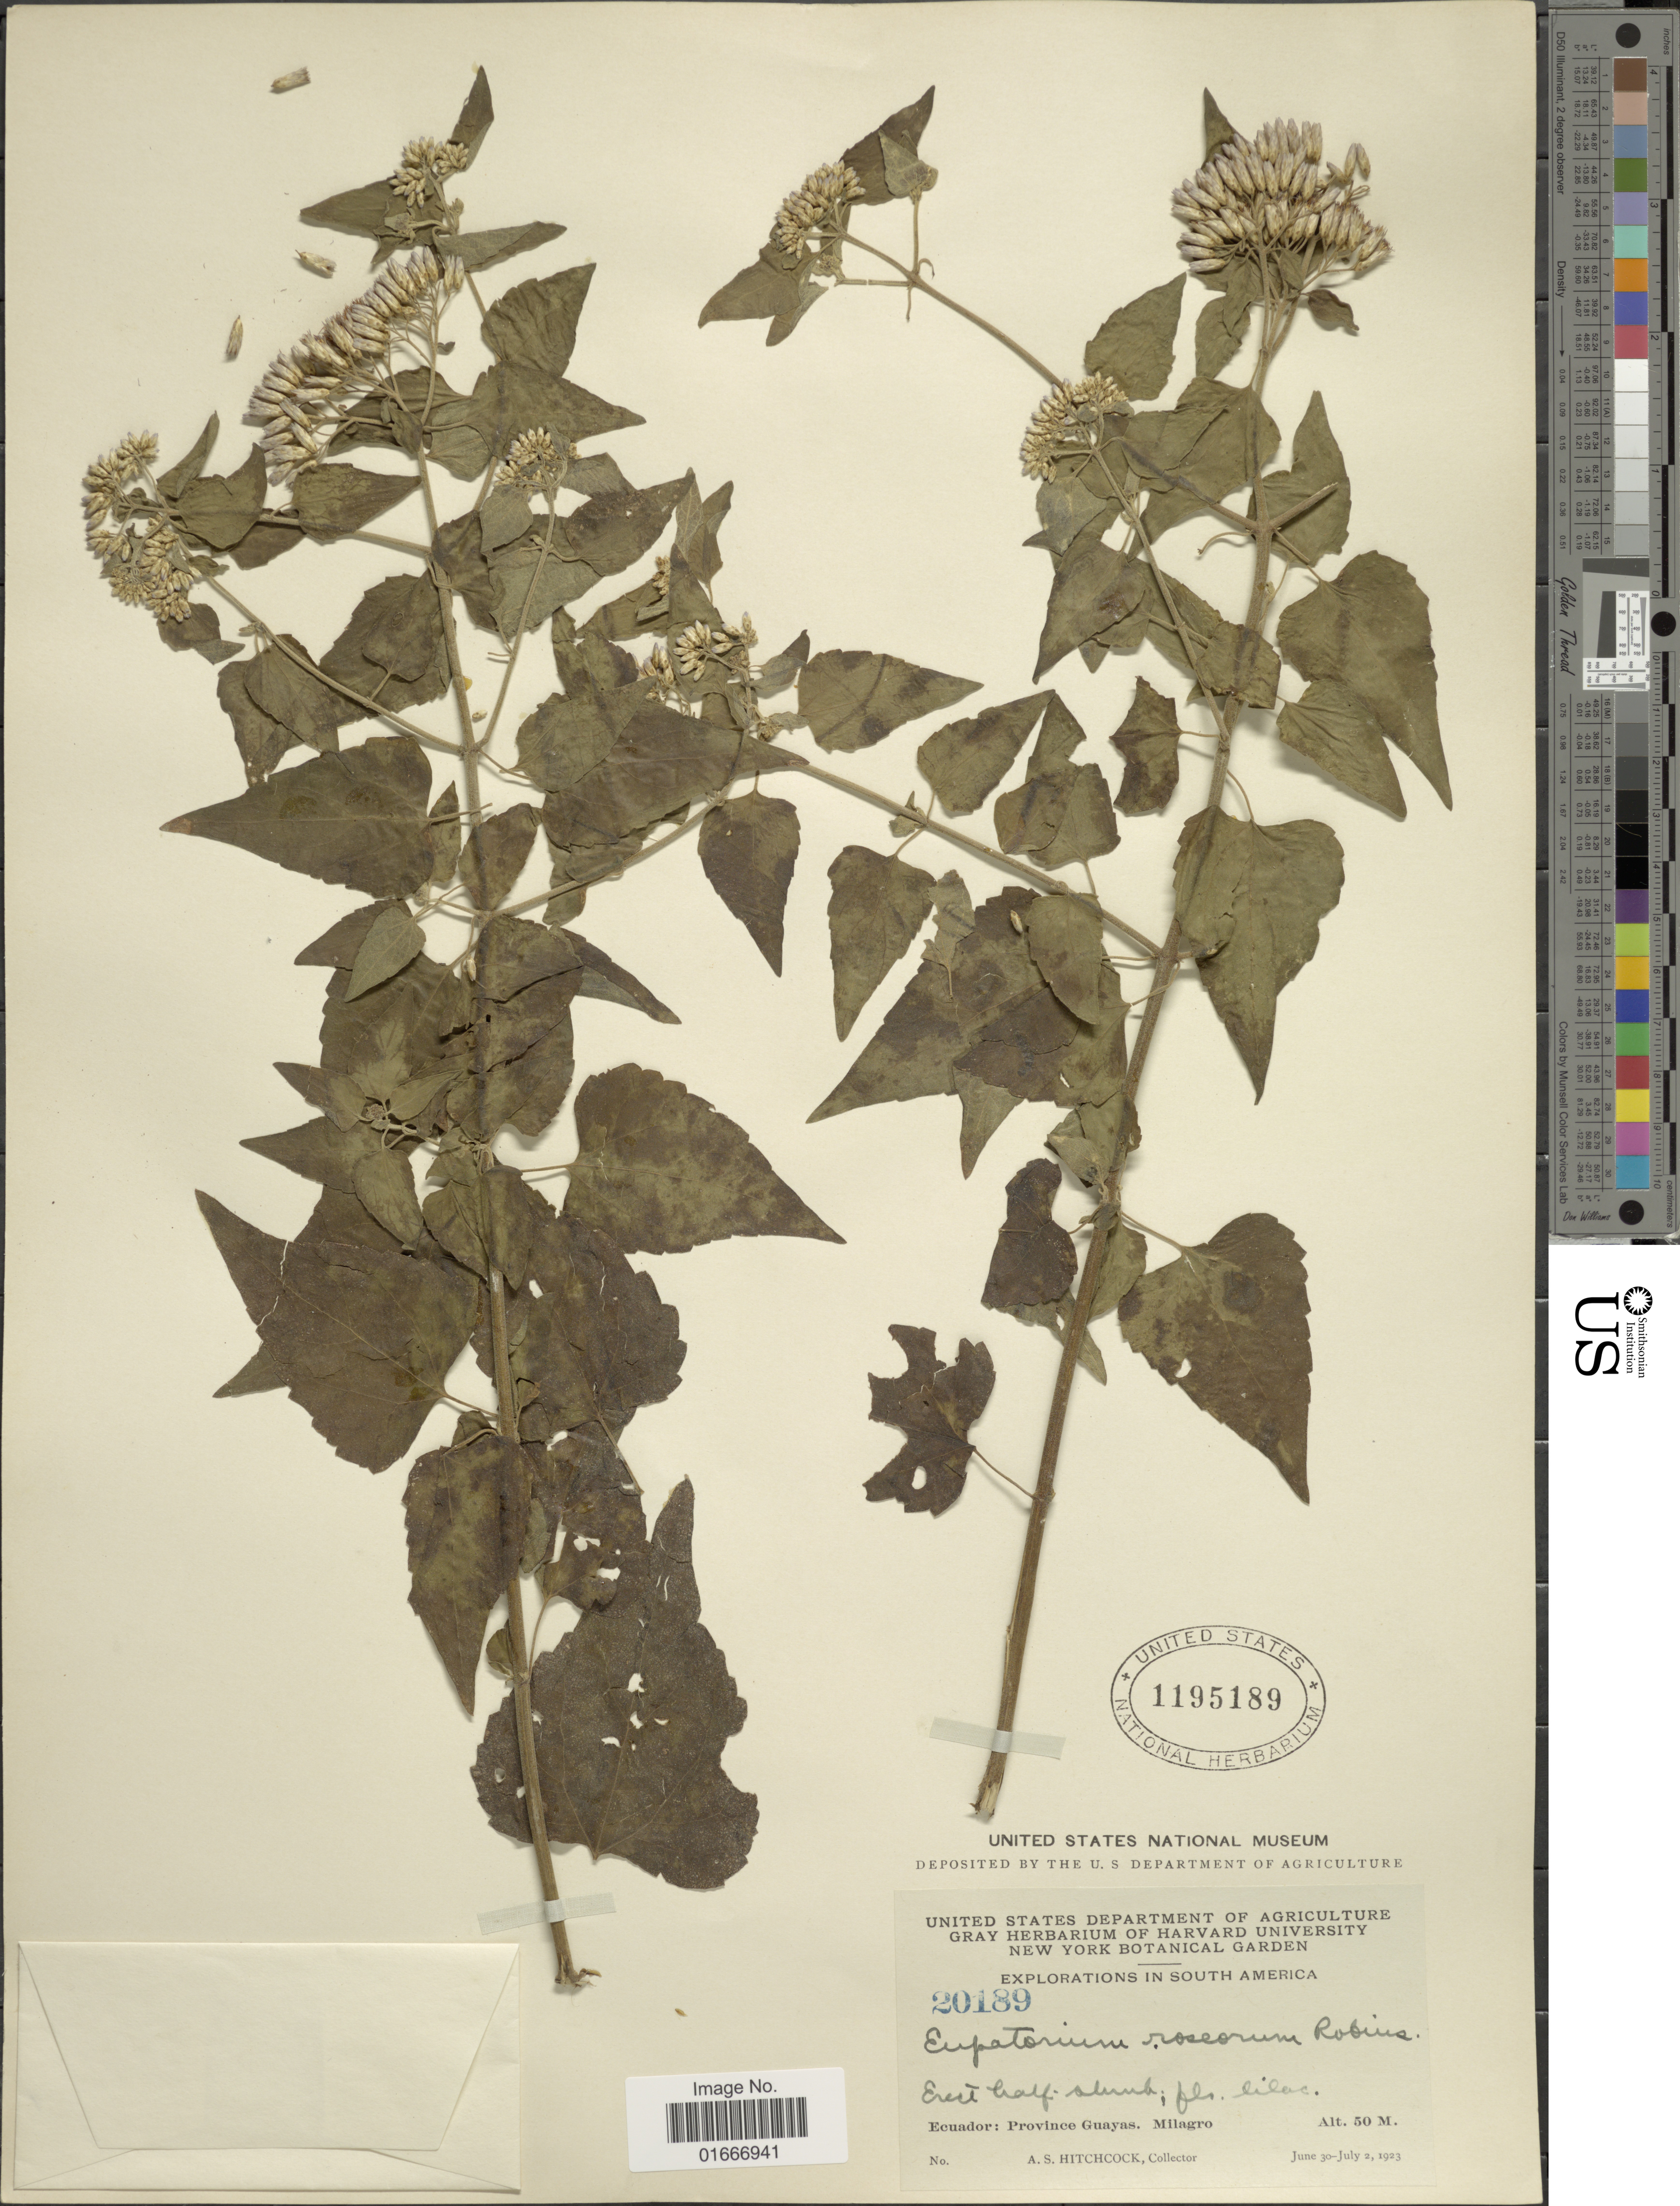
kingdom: Plantae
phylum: Tracheophyta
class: Magnoliopsida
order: Asterales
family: Asteraceae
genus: Chromolaena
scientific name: Chromolaena roseorum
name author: (B.L. Rob.) R.M. King & H. Rob.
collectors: A. S. Hitchcock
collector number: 20189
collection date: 1923-06-30/1923-07-02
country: Ecuador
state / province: Guayas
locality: Guayaquil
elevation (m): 50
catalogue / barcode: US 1195189